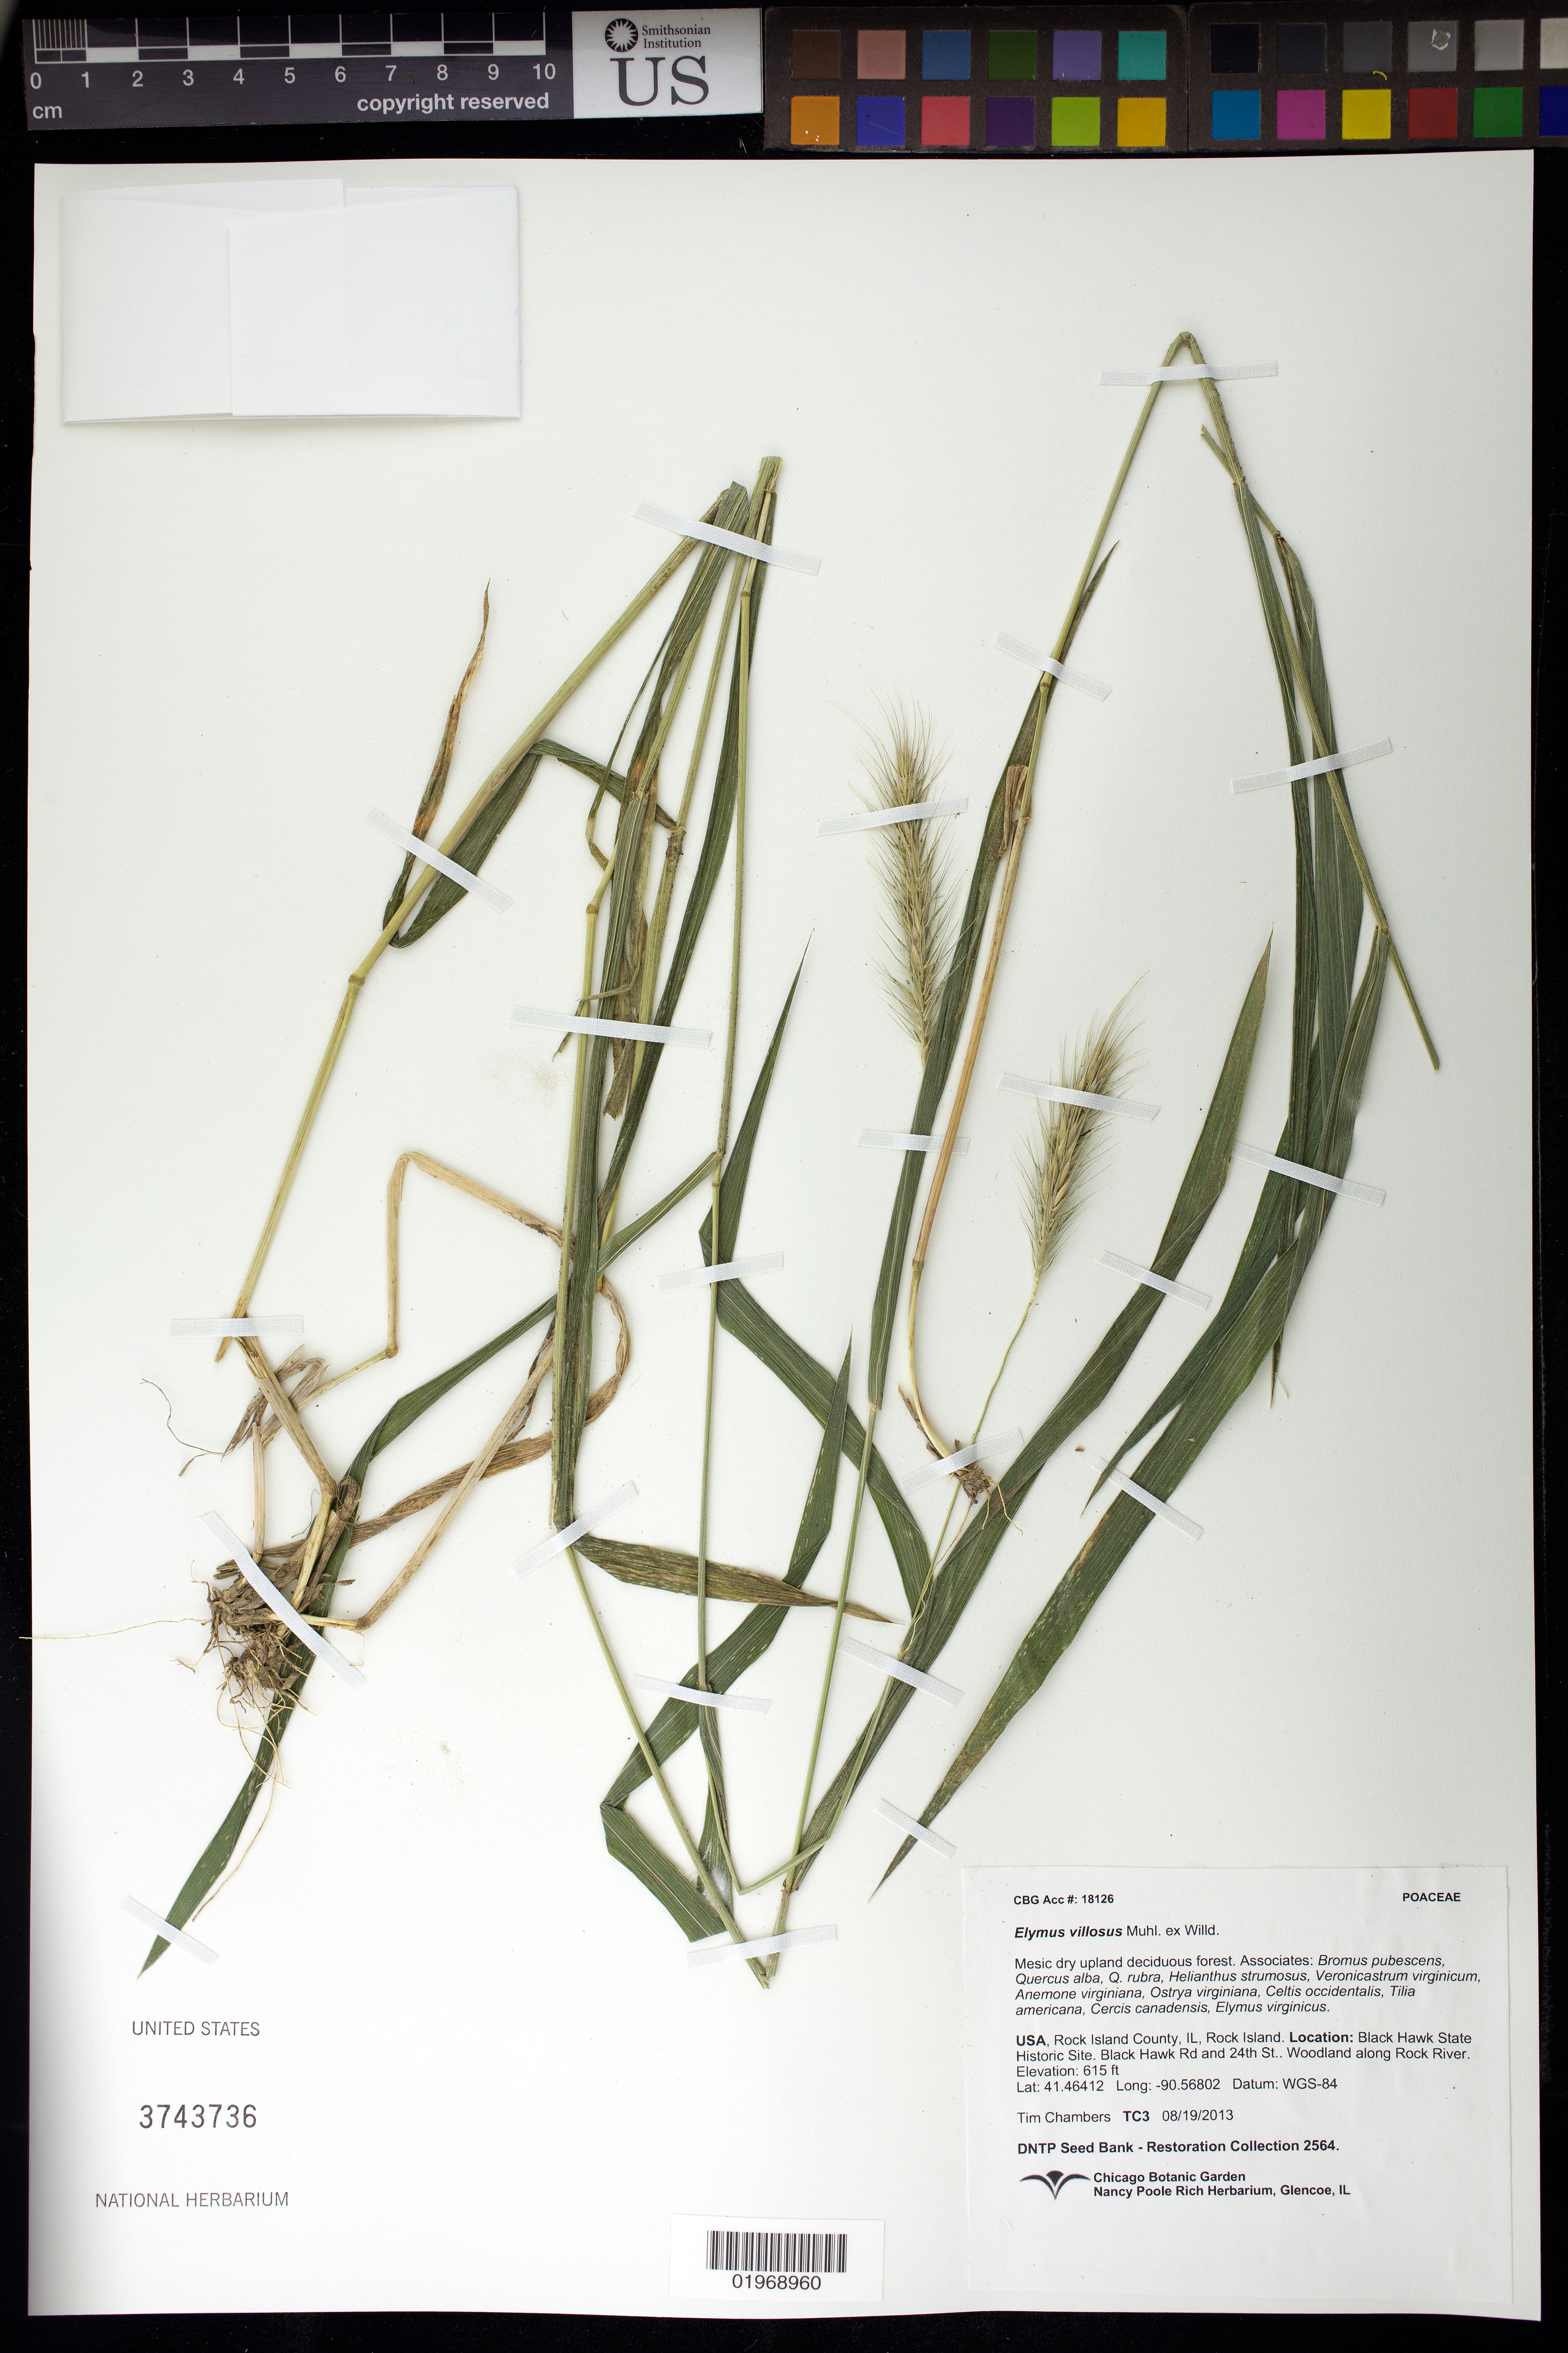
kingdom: Plantae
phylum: Tracheophyta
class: Liliopsida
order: Poales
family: Poaceae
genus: Elymus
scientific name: Elymus villosus f. arkansanus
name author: Muhl.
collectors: T. Chambers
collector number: TC-03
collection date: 2013-08-19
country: United States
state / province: Illinois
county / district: Rock Island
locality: Black Hawk State Historic Site. Black Hawk Rd. and 24th St. Woodland along Rock River.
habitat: Mesic dry upland deciduous forest.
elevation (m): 187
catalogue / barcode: US 3743736